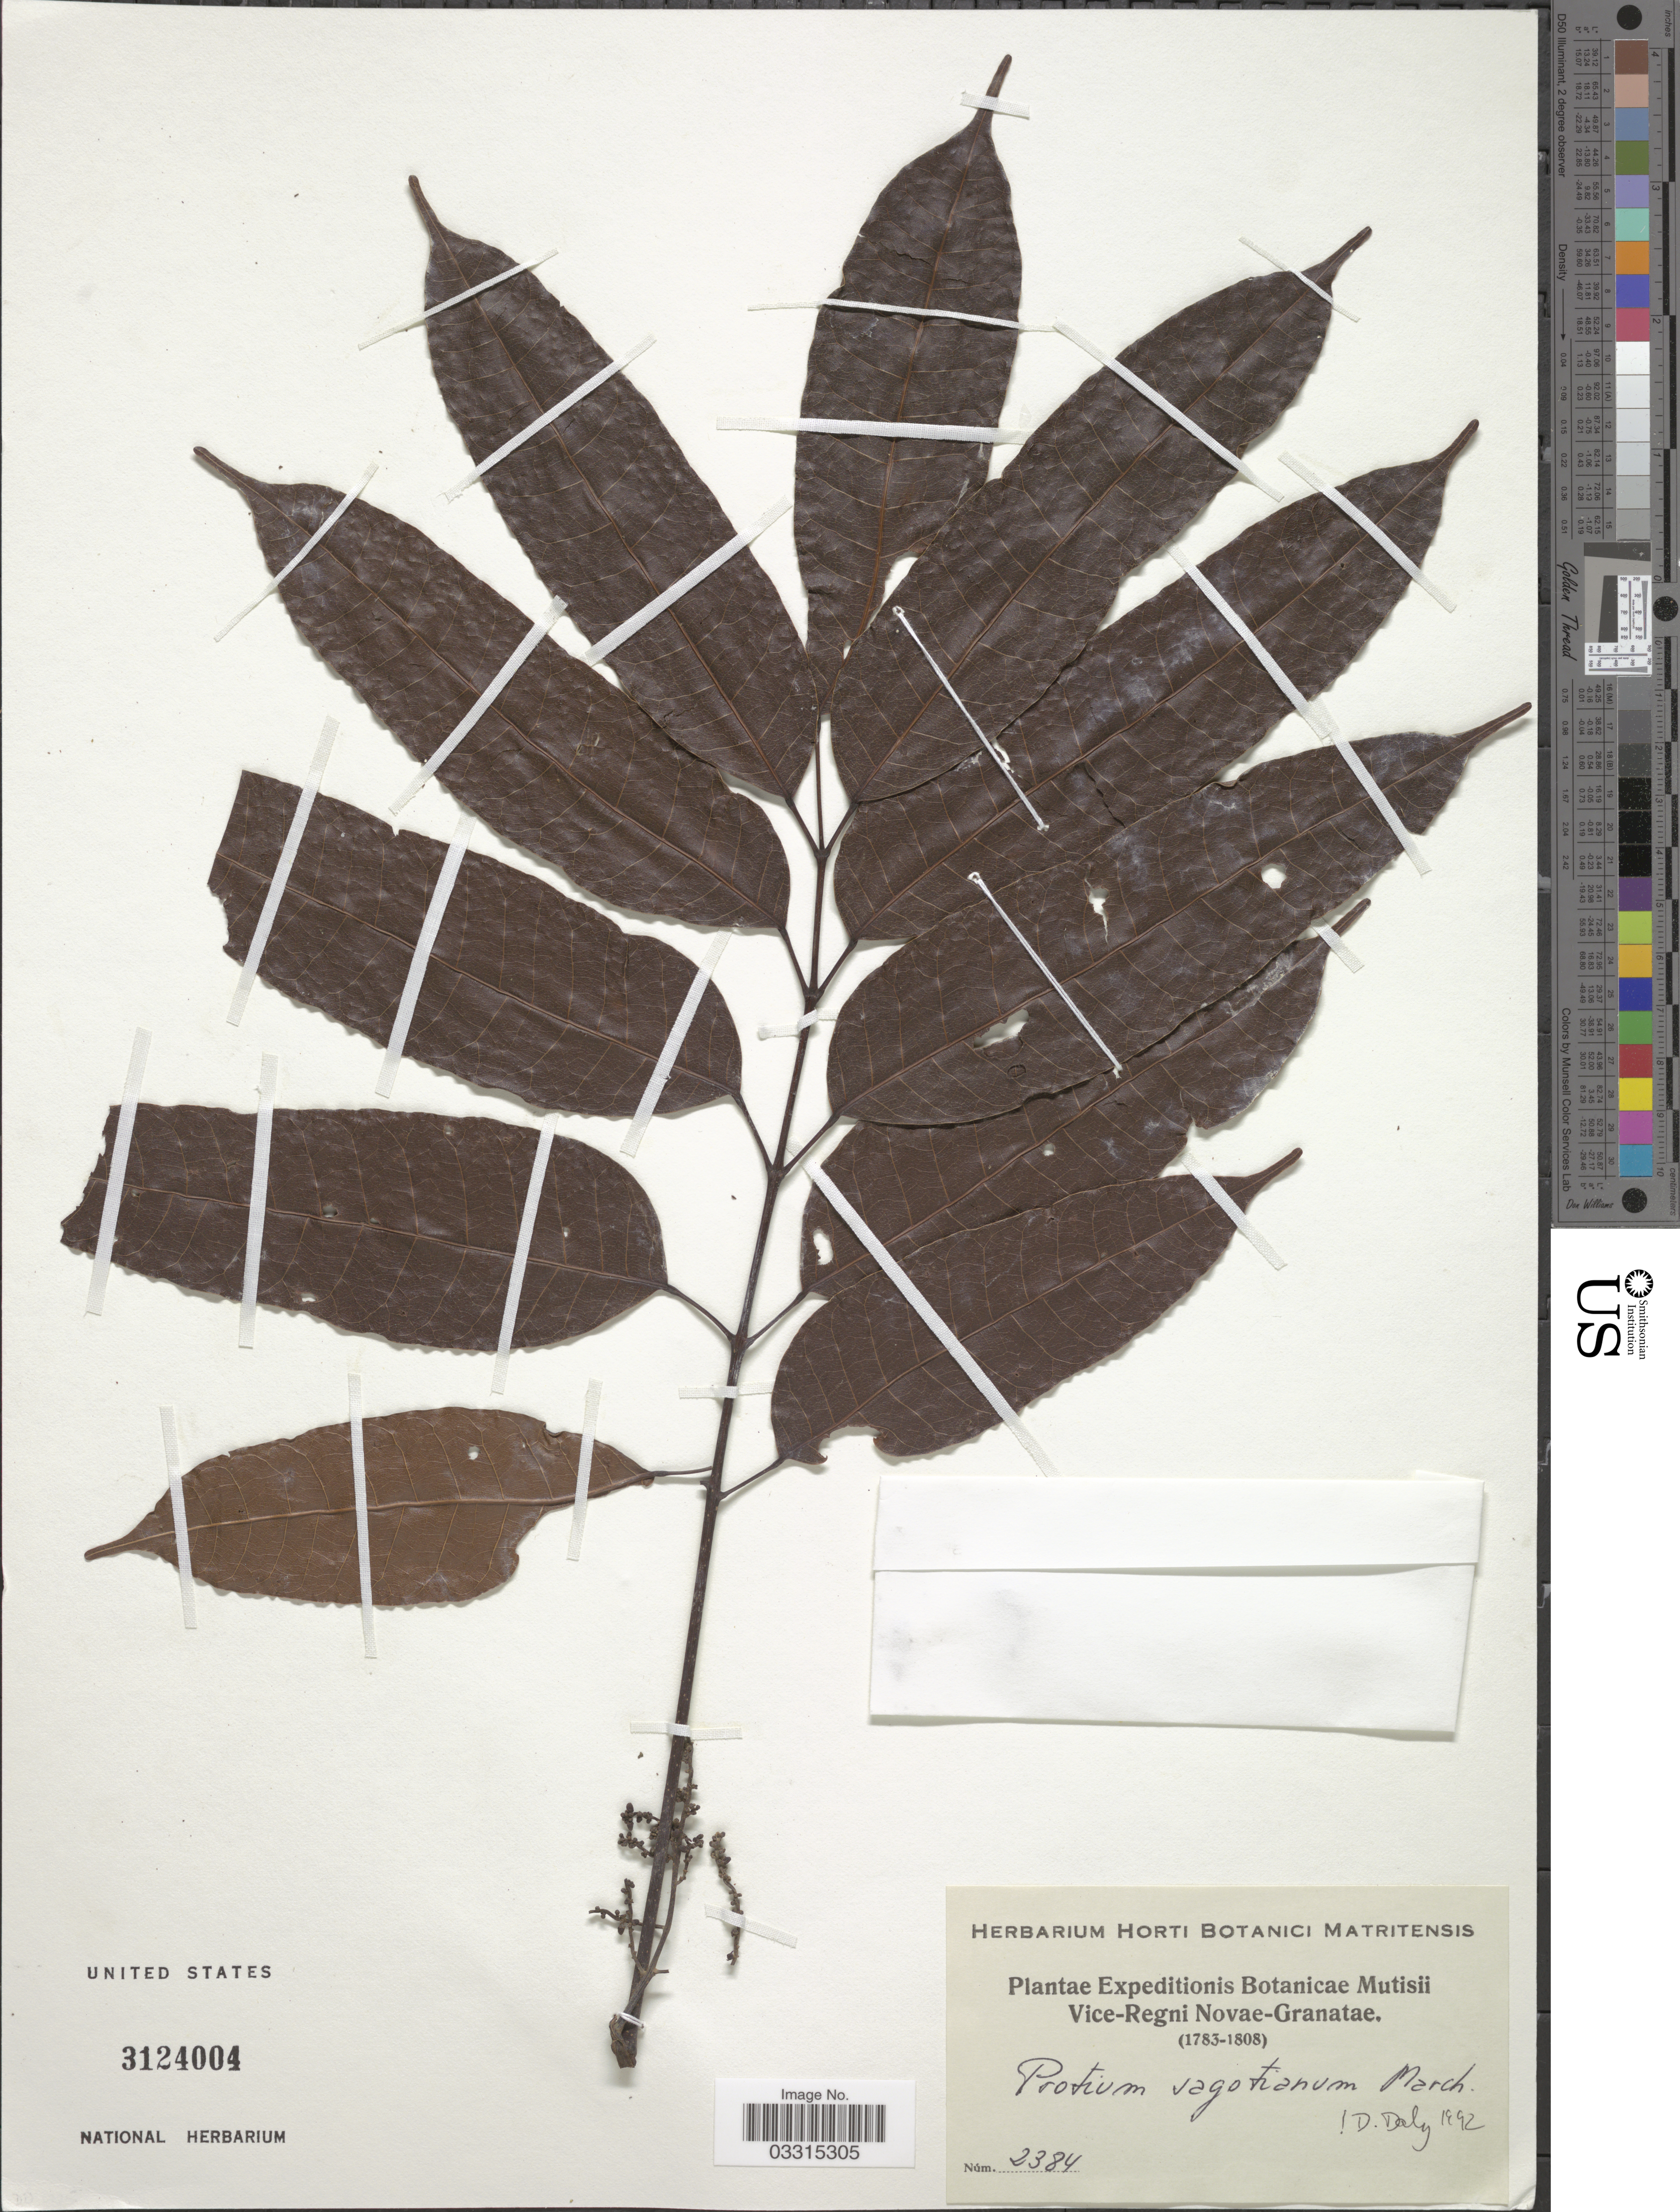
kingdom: Plantae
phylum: Tracheophyta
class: Magnoliopsida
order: Sapindales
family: Burseraceae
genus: Protium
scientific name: Protium sagotianum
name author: Marchand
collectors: Expeditions Botanicae Mutisii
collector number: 2384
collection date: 1783/1808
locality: Vice-Regni Novae-Granatae.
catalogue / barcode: US 3124004